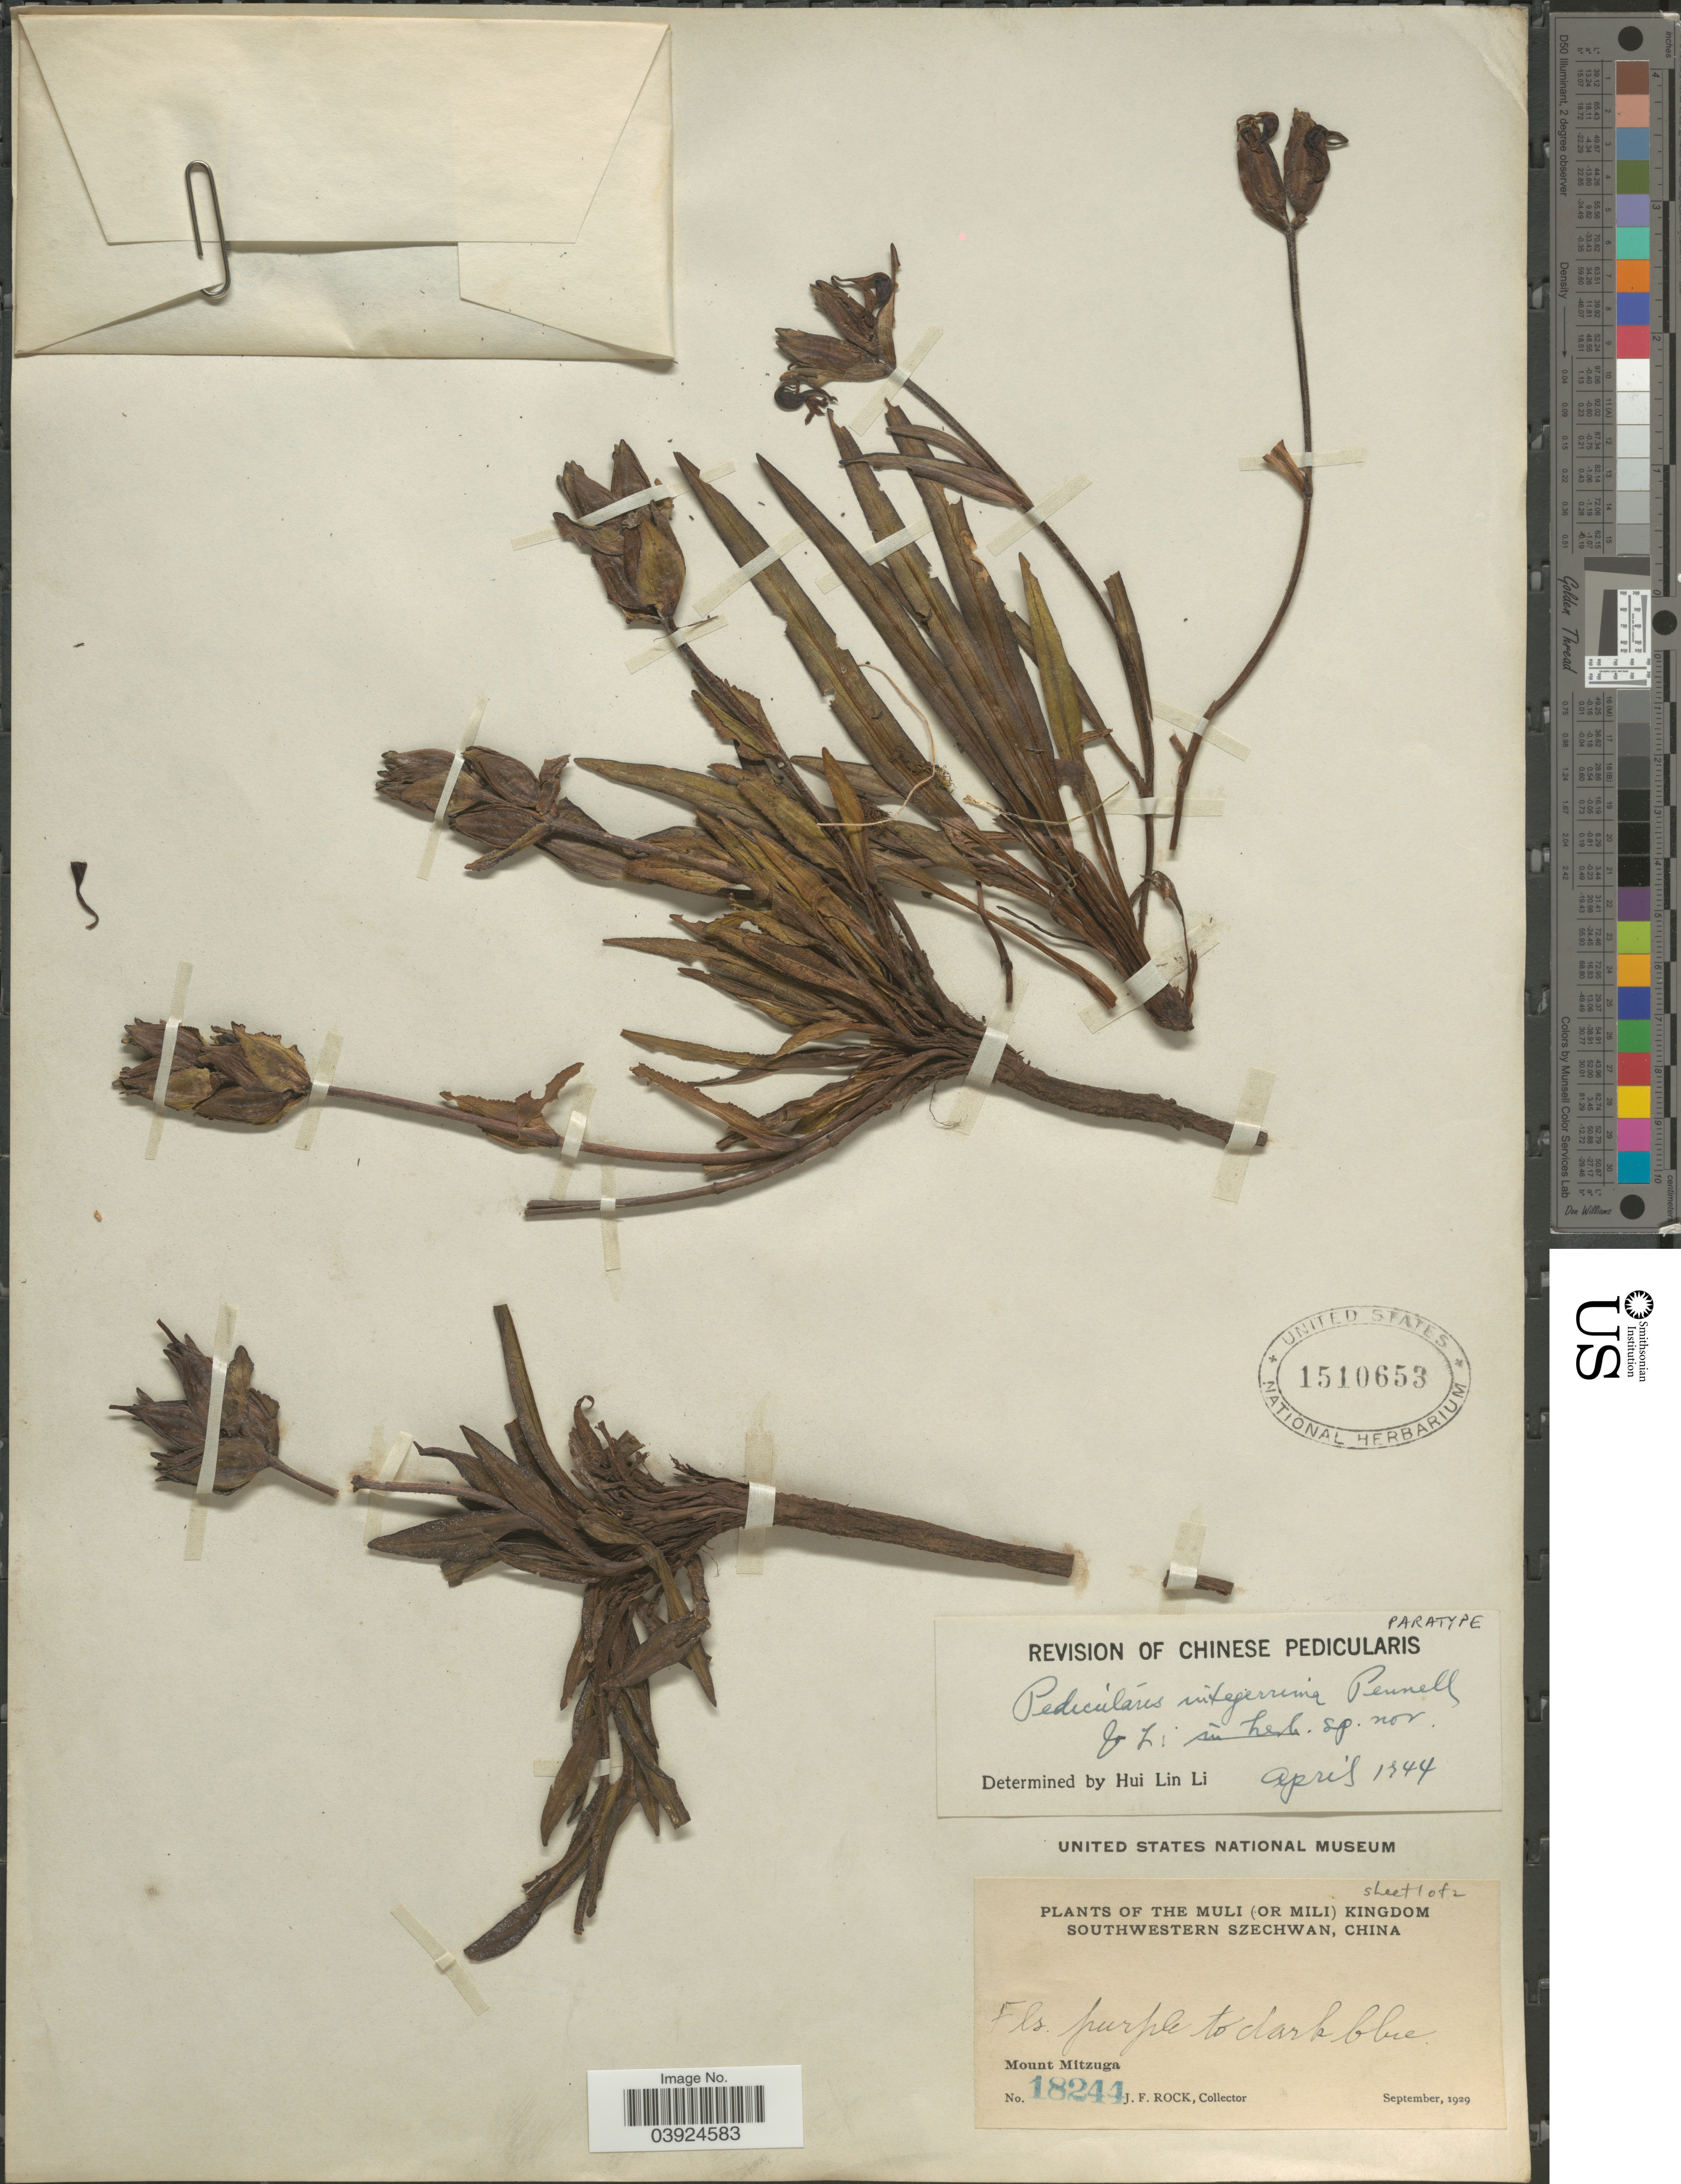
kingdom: Plantae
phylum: Tracheophyta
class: Magnoliopsida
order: Lamiales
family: Orobanchaceae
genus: Pedicularis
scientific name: Pedicularis integerrima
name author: Pennell & H.L. Li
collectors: J. Rock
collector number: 18244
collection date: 1929-09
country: China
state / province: Sichuan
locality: The Muli (or Mili) Kingdom southwestern Szechwan. Mount Mitzuga.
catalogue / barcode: US 1510653